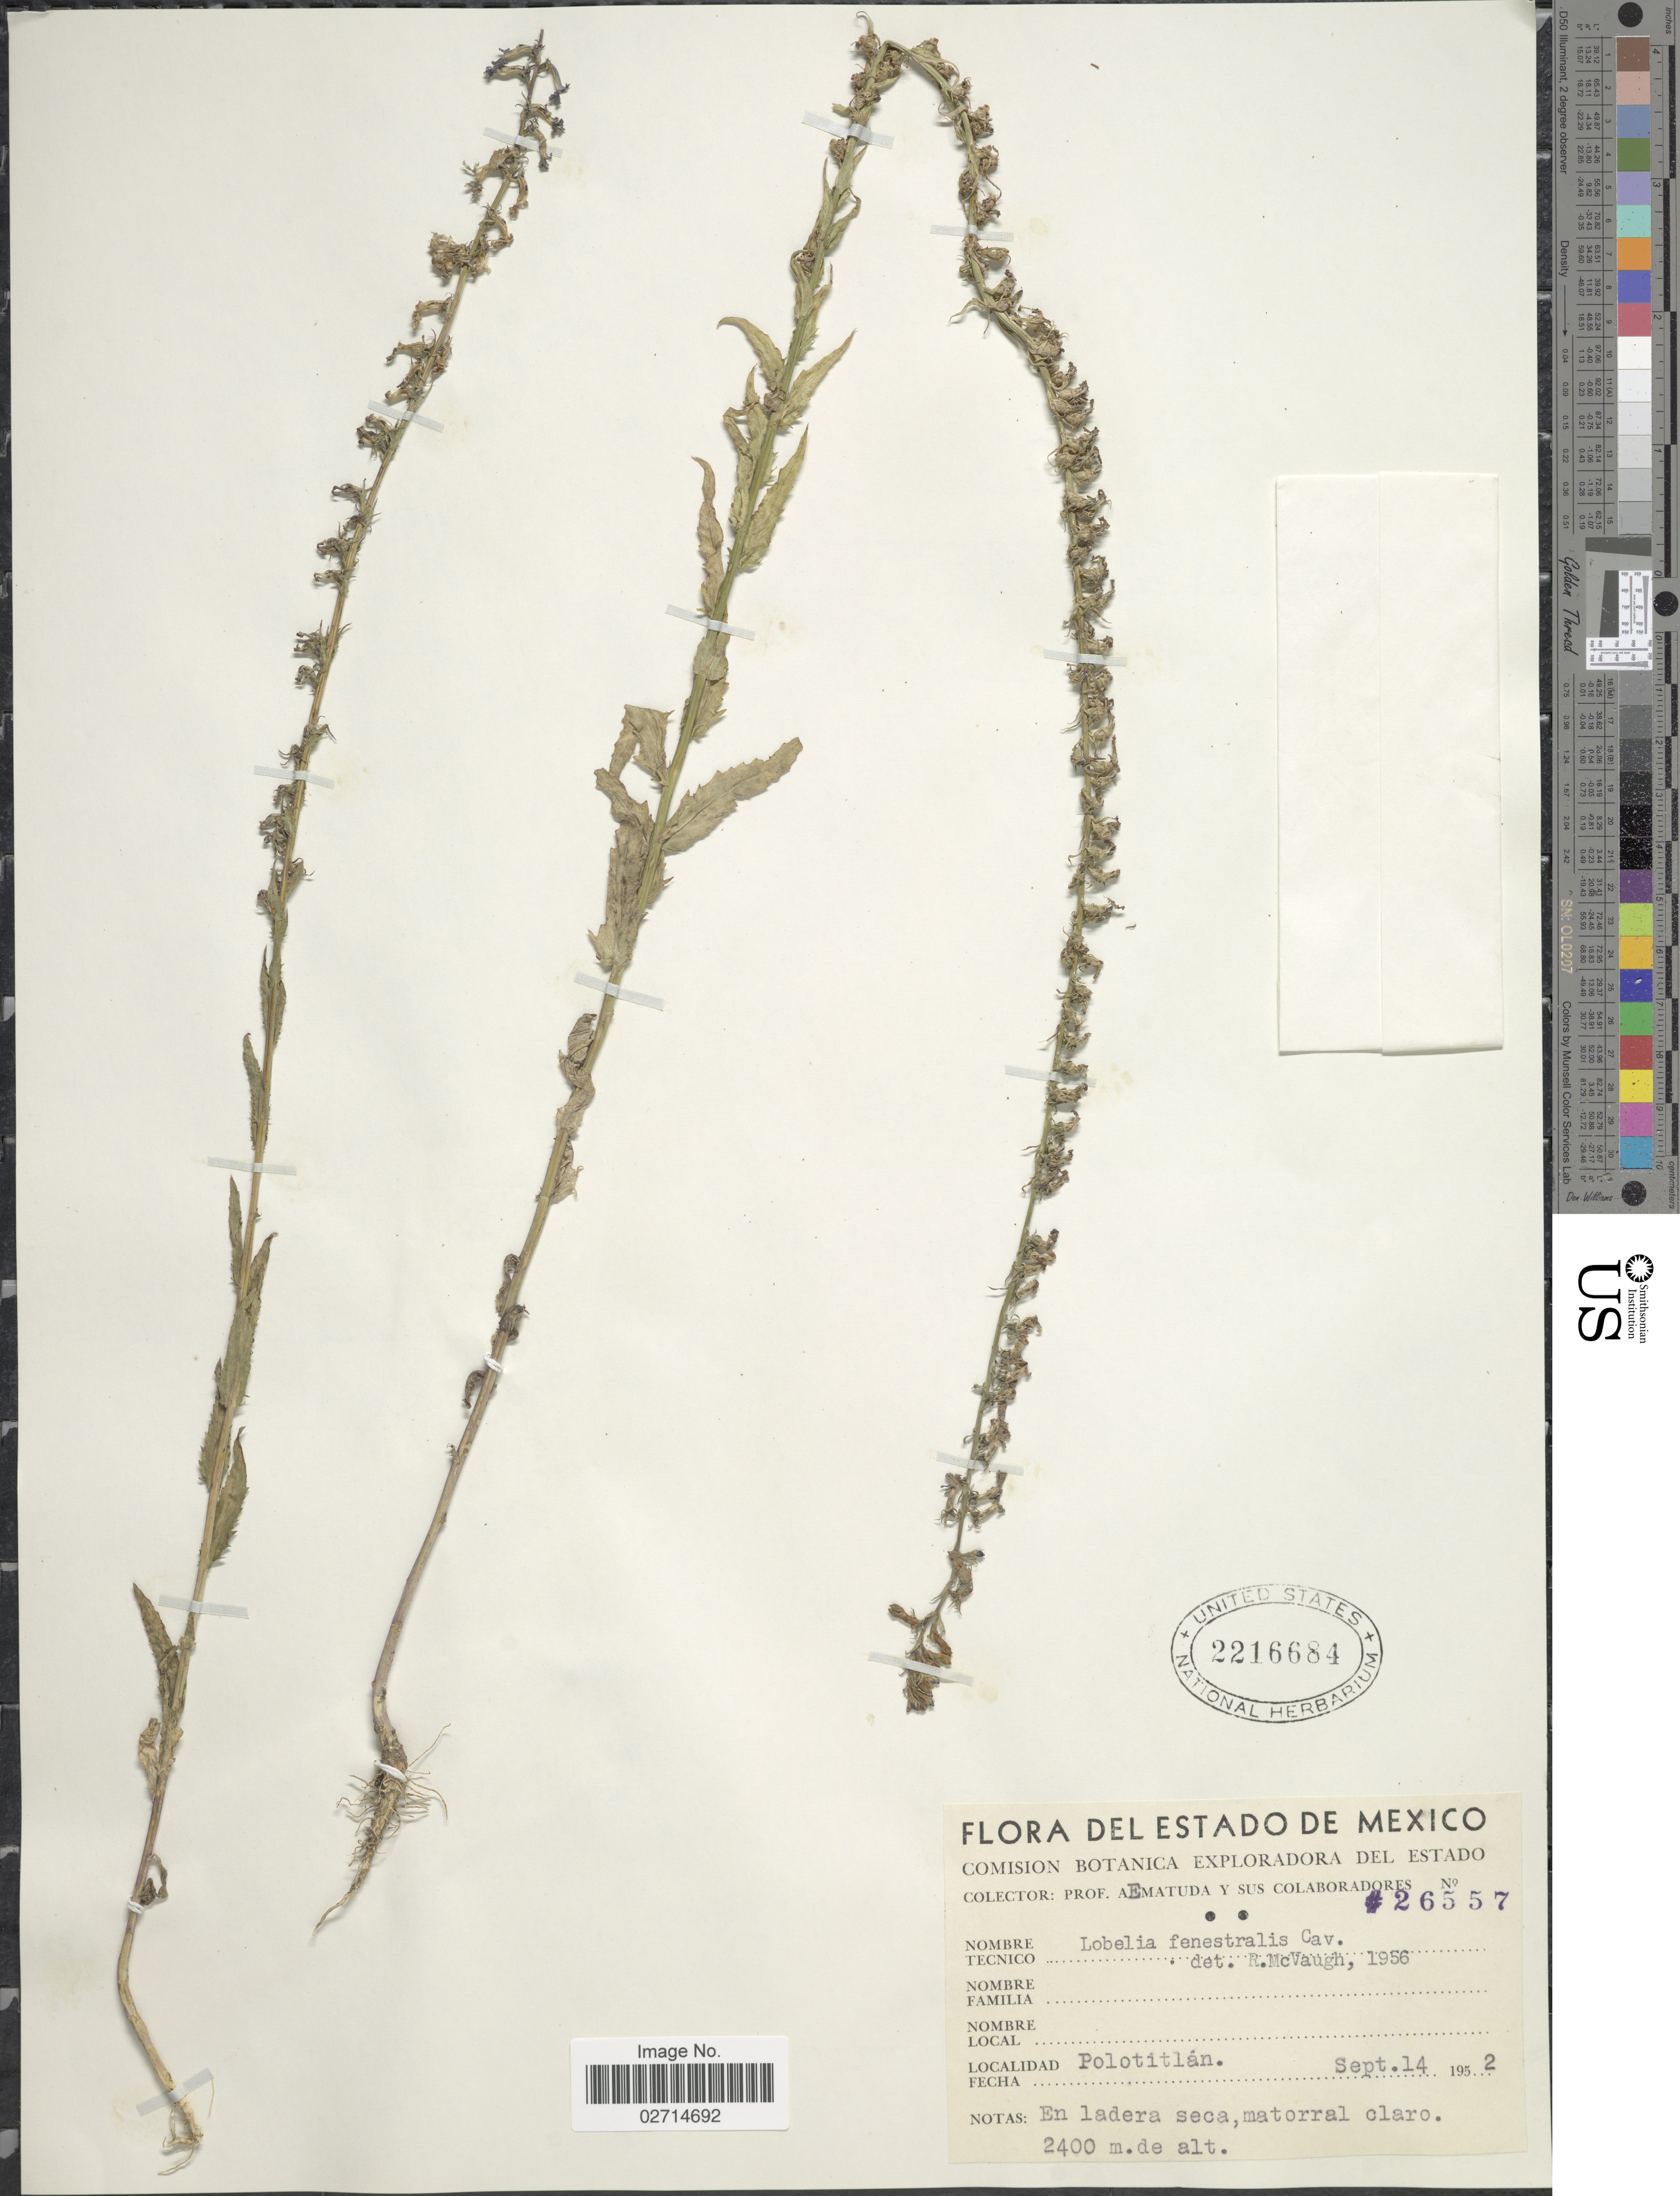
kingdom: Plantae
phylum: Tracheophyta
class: Magnoliopsida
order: Asterales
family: Campanulaceae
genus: Lobelia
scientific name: Lobelia fenestralis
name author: Cav.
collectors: E. Matuda & Sus Colaboradores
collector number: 26557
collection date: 1952-09-14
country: Mexico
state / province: México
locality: Polotitlán.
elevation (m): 2400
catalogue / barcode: US 2216684